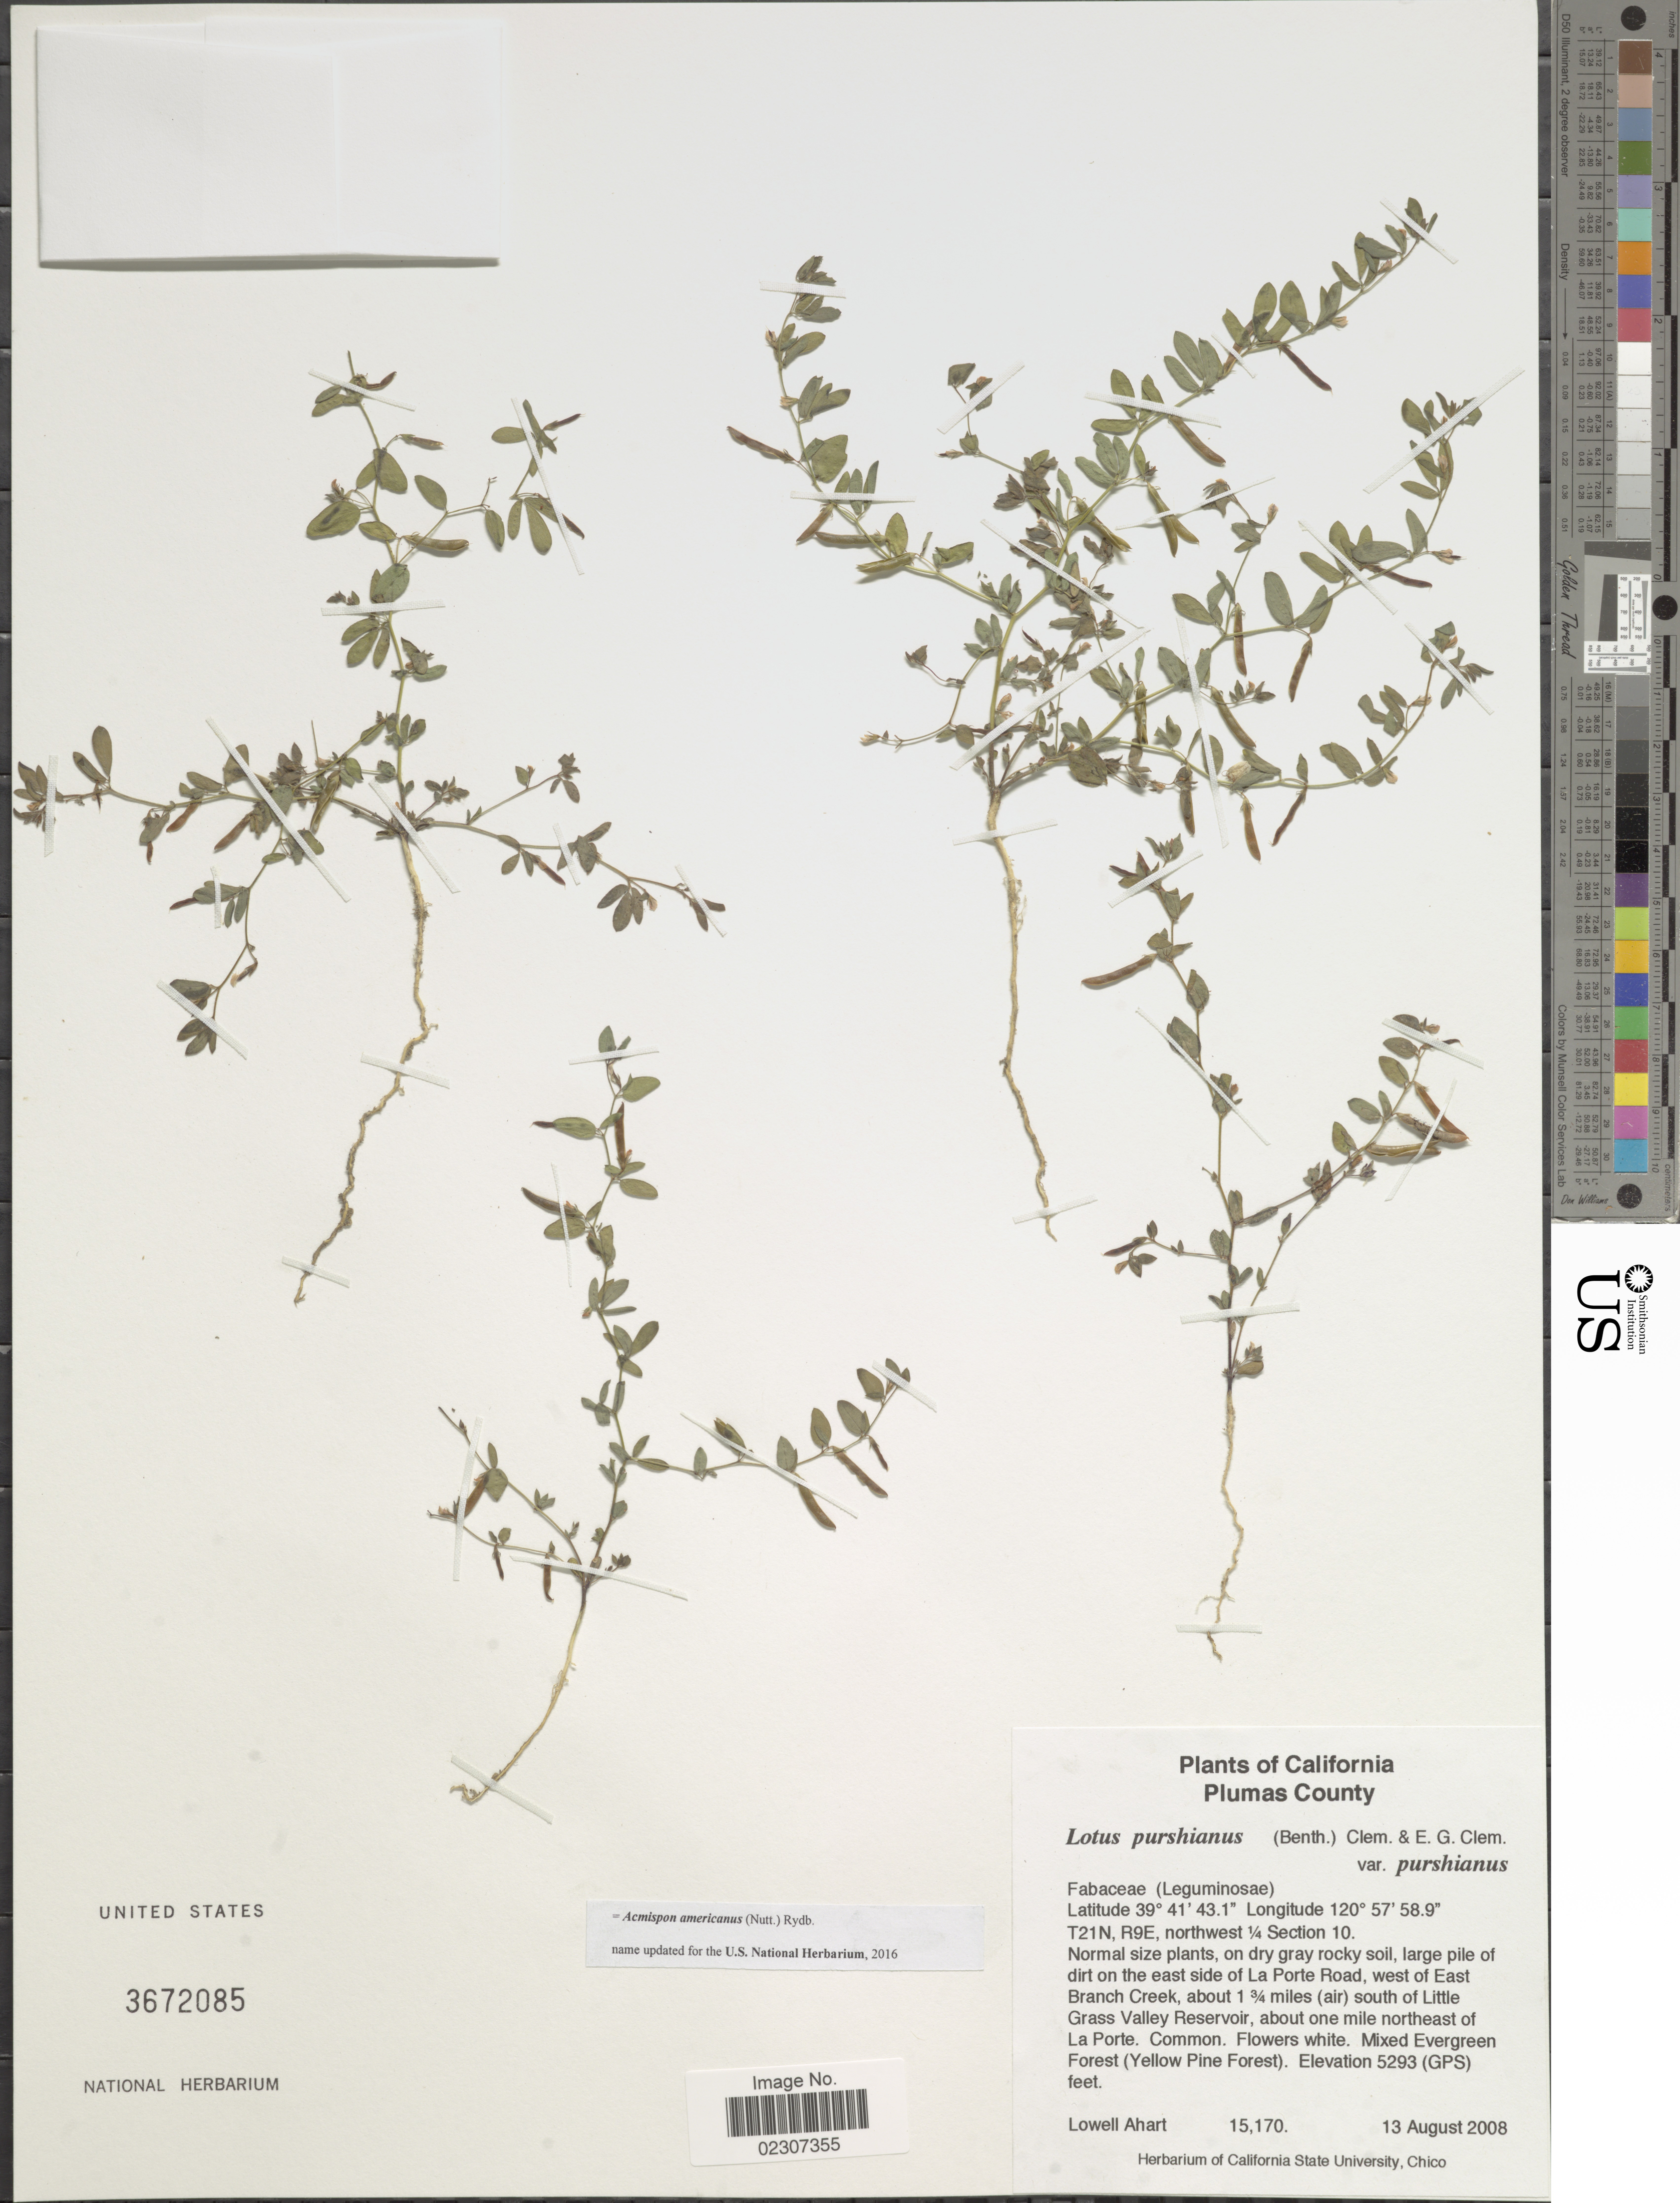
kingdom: Plantae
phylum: Tracheophyta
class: Magnoliopsida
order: Fabales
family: Fabaceae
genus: Acmispon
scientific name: Acmispon americanus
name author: (Nutt.) Rydb.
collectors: L. Ahart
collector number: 15170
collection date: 2008-08-13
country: United States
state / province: California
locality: California, Large pile of dirt of the east side of La Porte Road, west of East Branch Creek, about 1 3/4 miles (air) south of Little Grass Valley Reservoir, about one mile northeast of La Porte.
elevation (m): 1613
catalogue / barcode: US 3672085